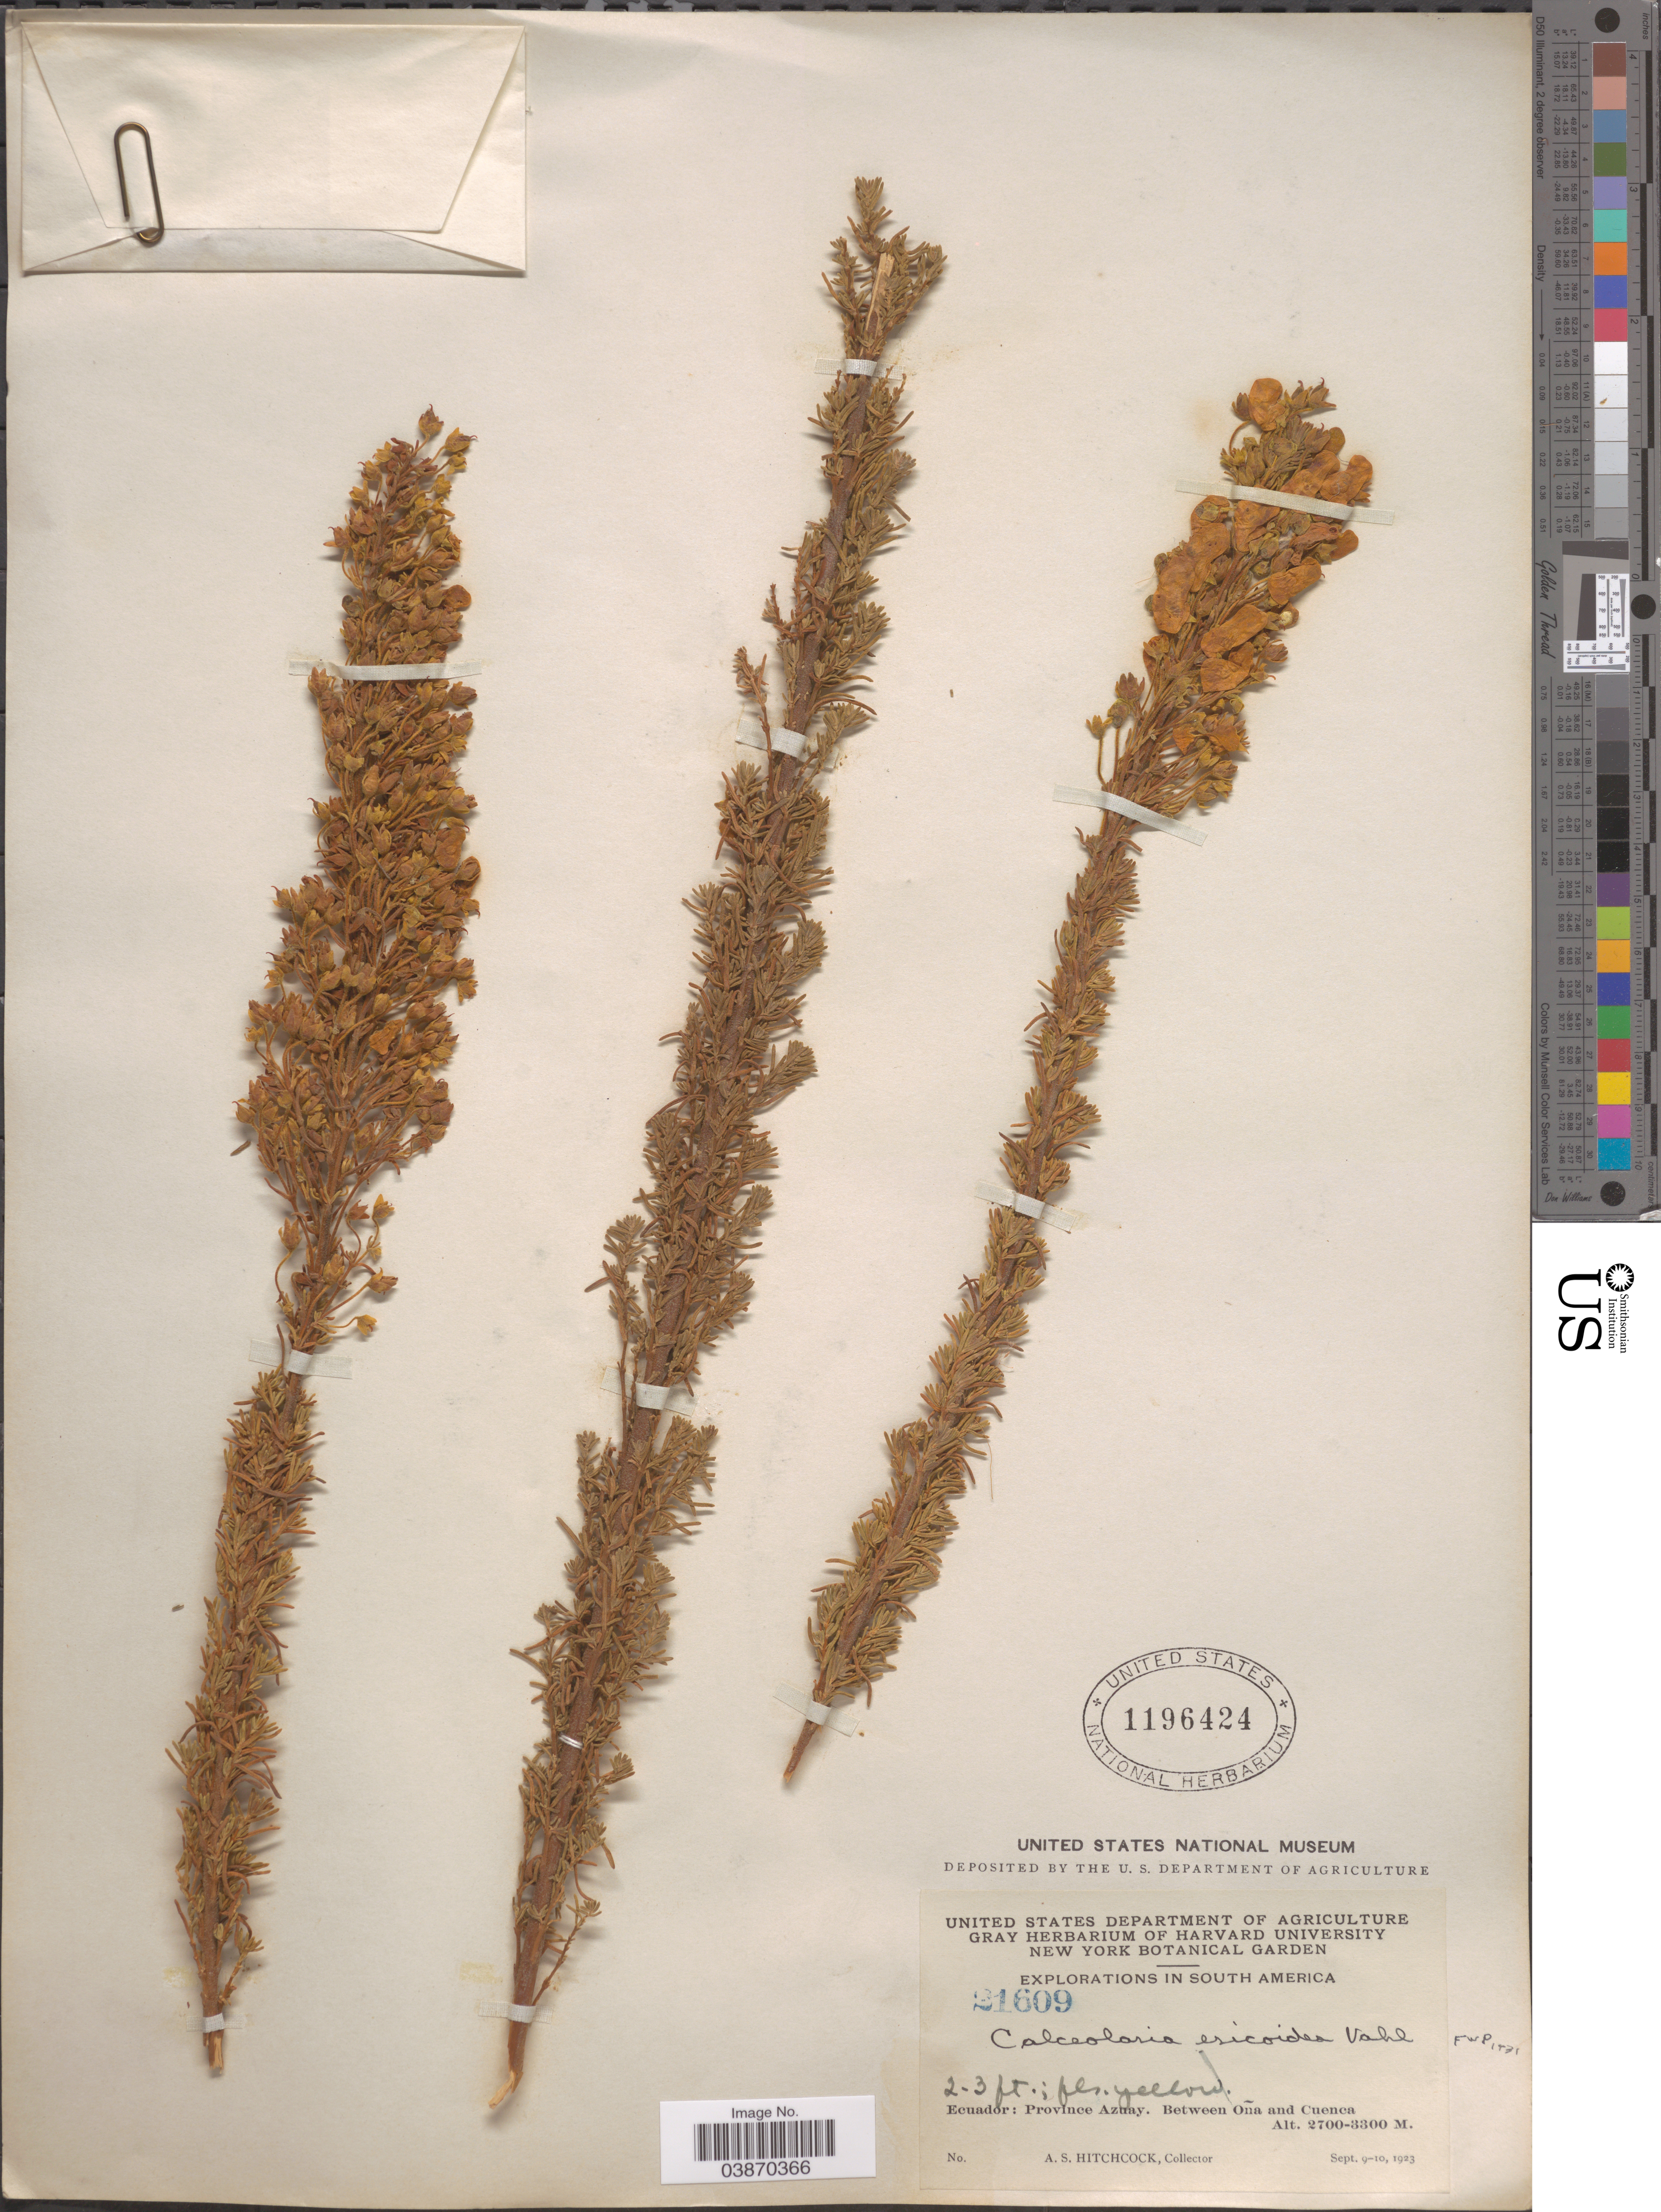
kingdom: Plantae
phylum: Tracheophyta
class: Magnoliopsida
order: Lamiales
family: Calceolariaceae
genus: Calceolaria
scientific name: Calceolaria ericoides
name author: Juss. ex Vahl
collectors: A. S. Hitchcock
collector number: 21609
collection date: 1923-09-09/1923-09-10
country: Ecuador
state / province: Azuay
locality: Between Oña and Cuenca.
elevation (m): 2700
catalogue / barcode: US 1196424